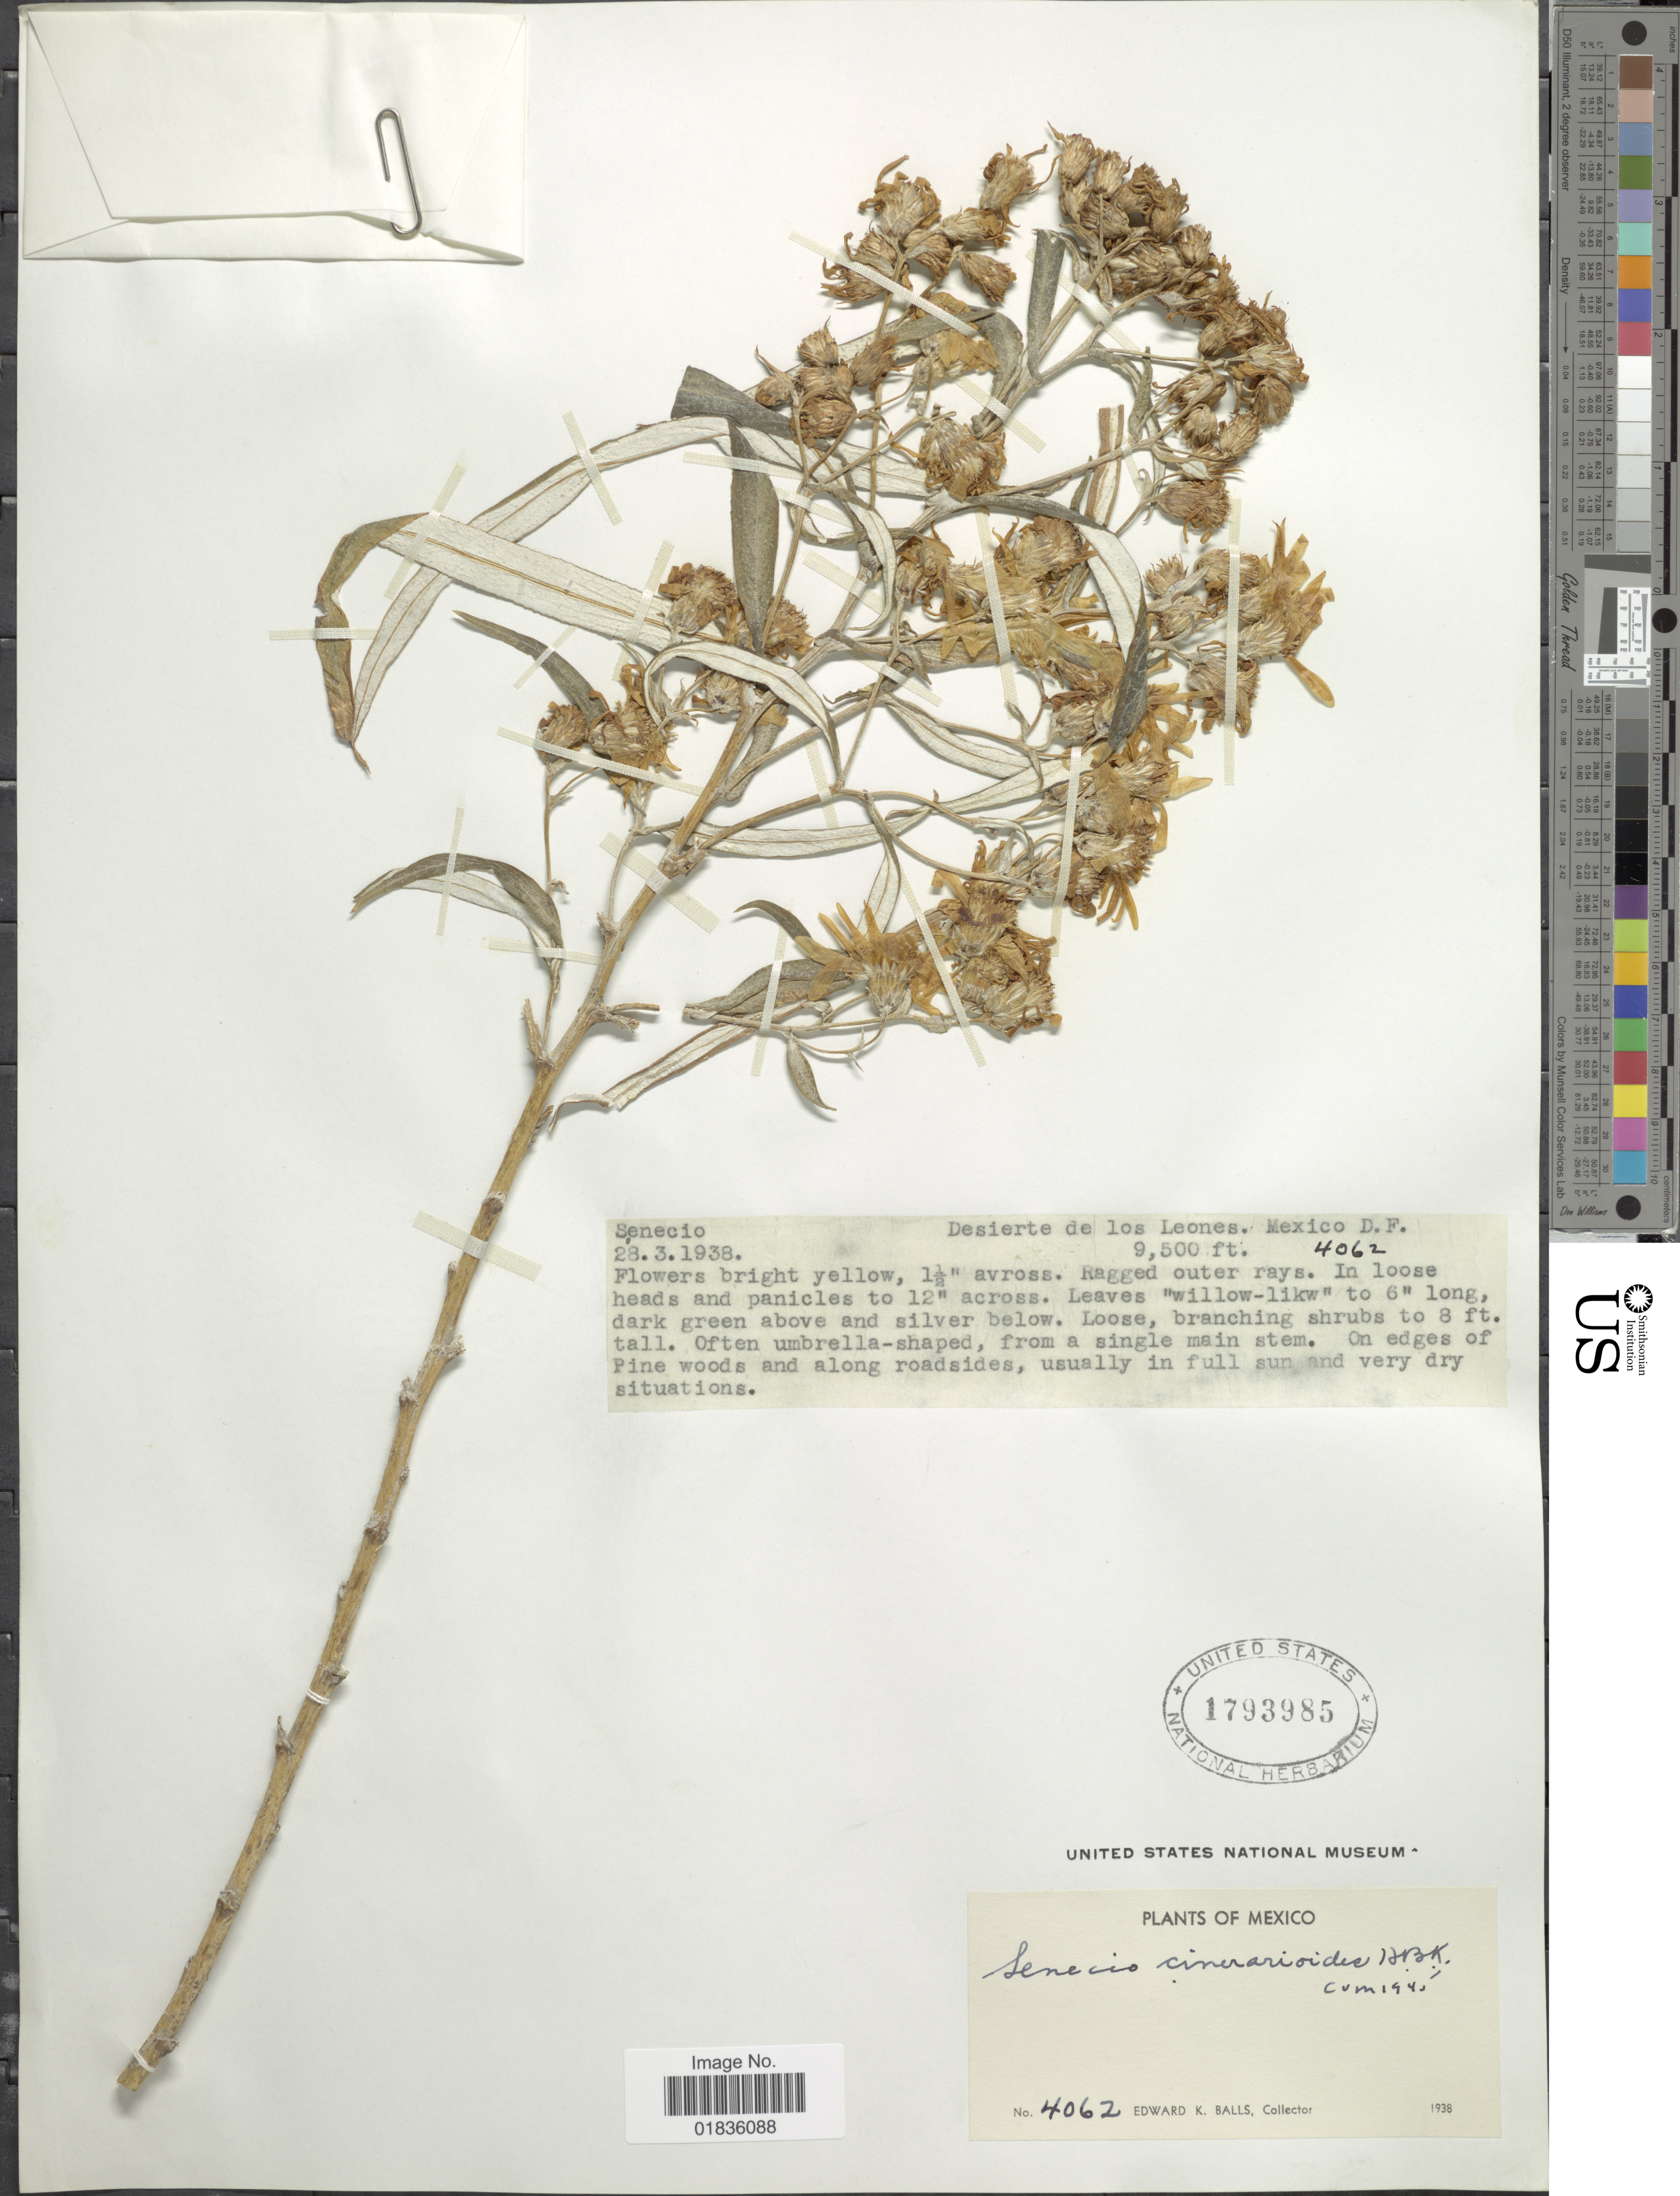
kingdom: Plantae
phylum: Tracheophyta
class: Magnoliopsida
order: Asterales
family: Asteraceae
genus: Senecio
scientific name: Senecio cinerarioides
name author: Kunth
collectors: E. K. Balls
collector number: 4062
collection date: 1938-03-28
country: Mexico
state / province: Distrito Federal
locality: Desierto de los Leones.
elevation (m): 2896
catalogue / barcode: US 1793985